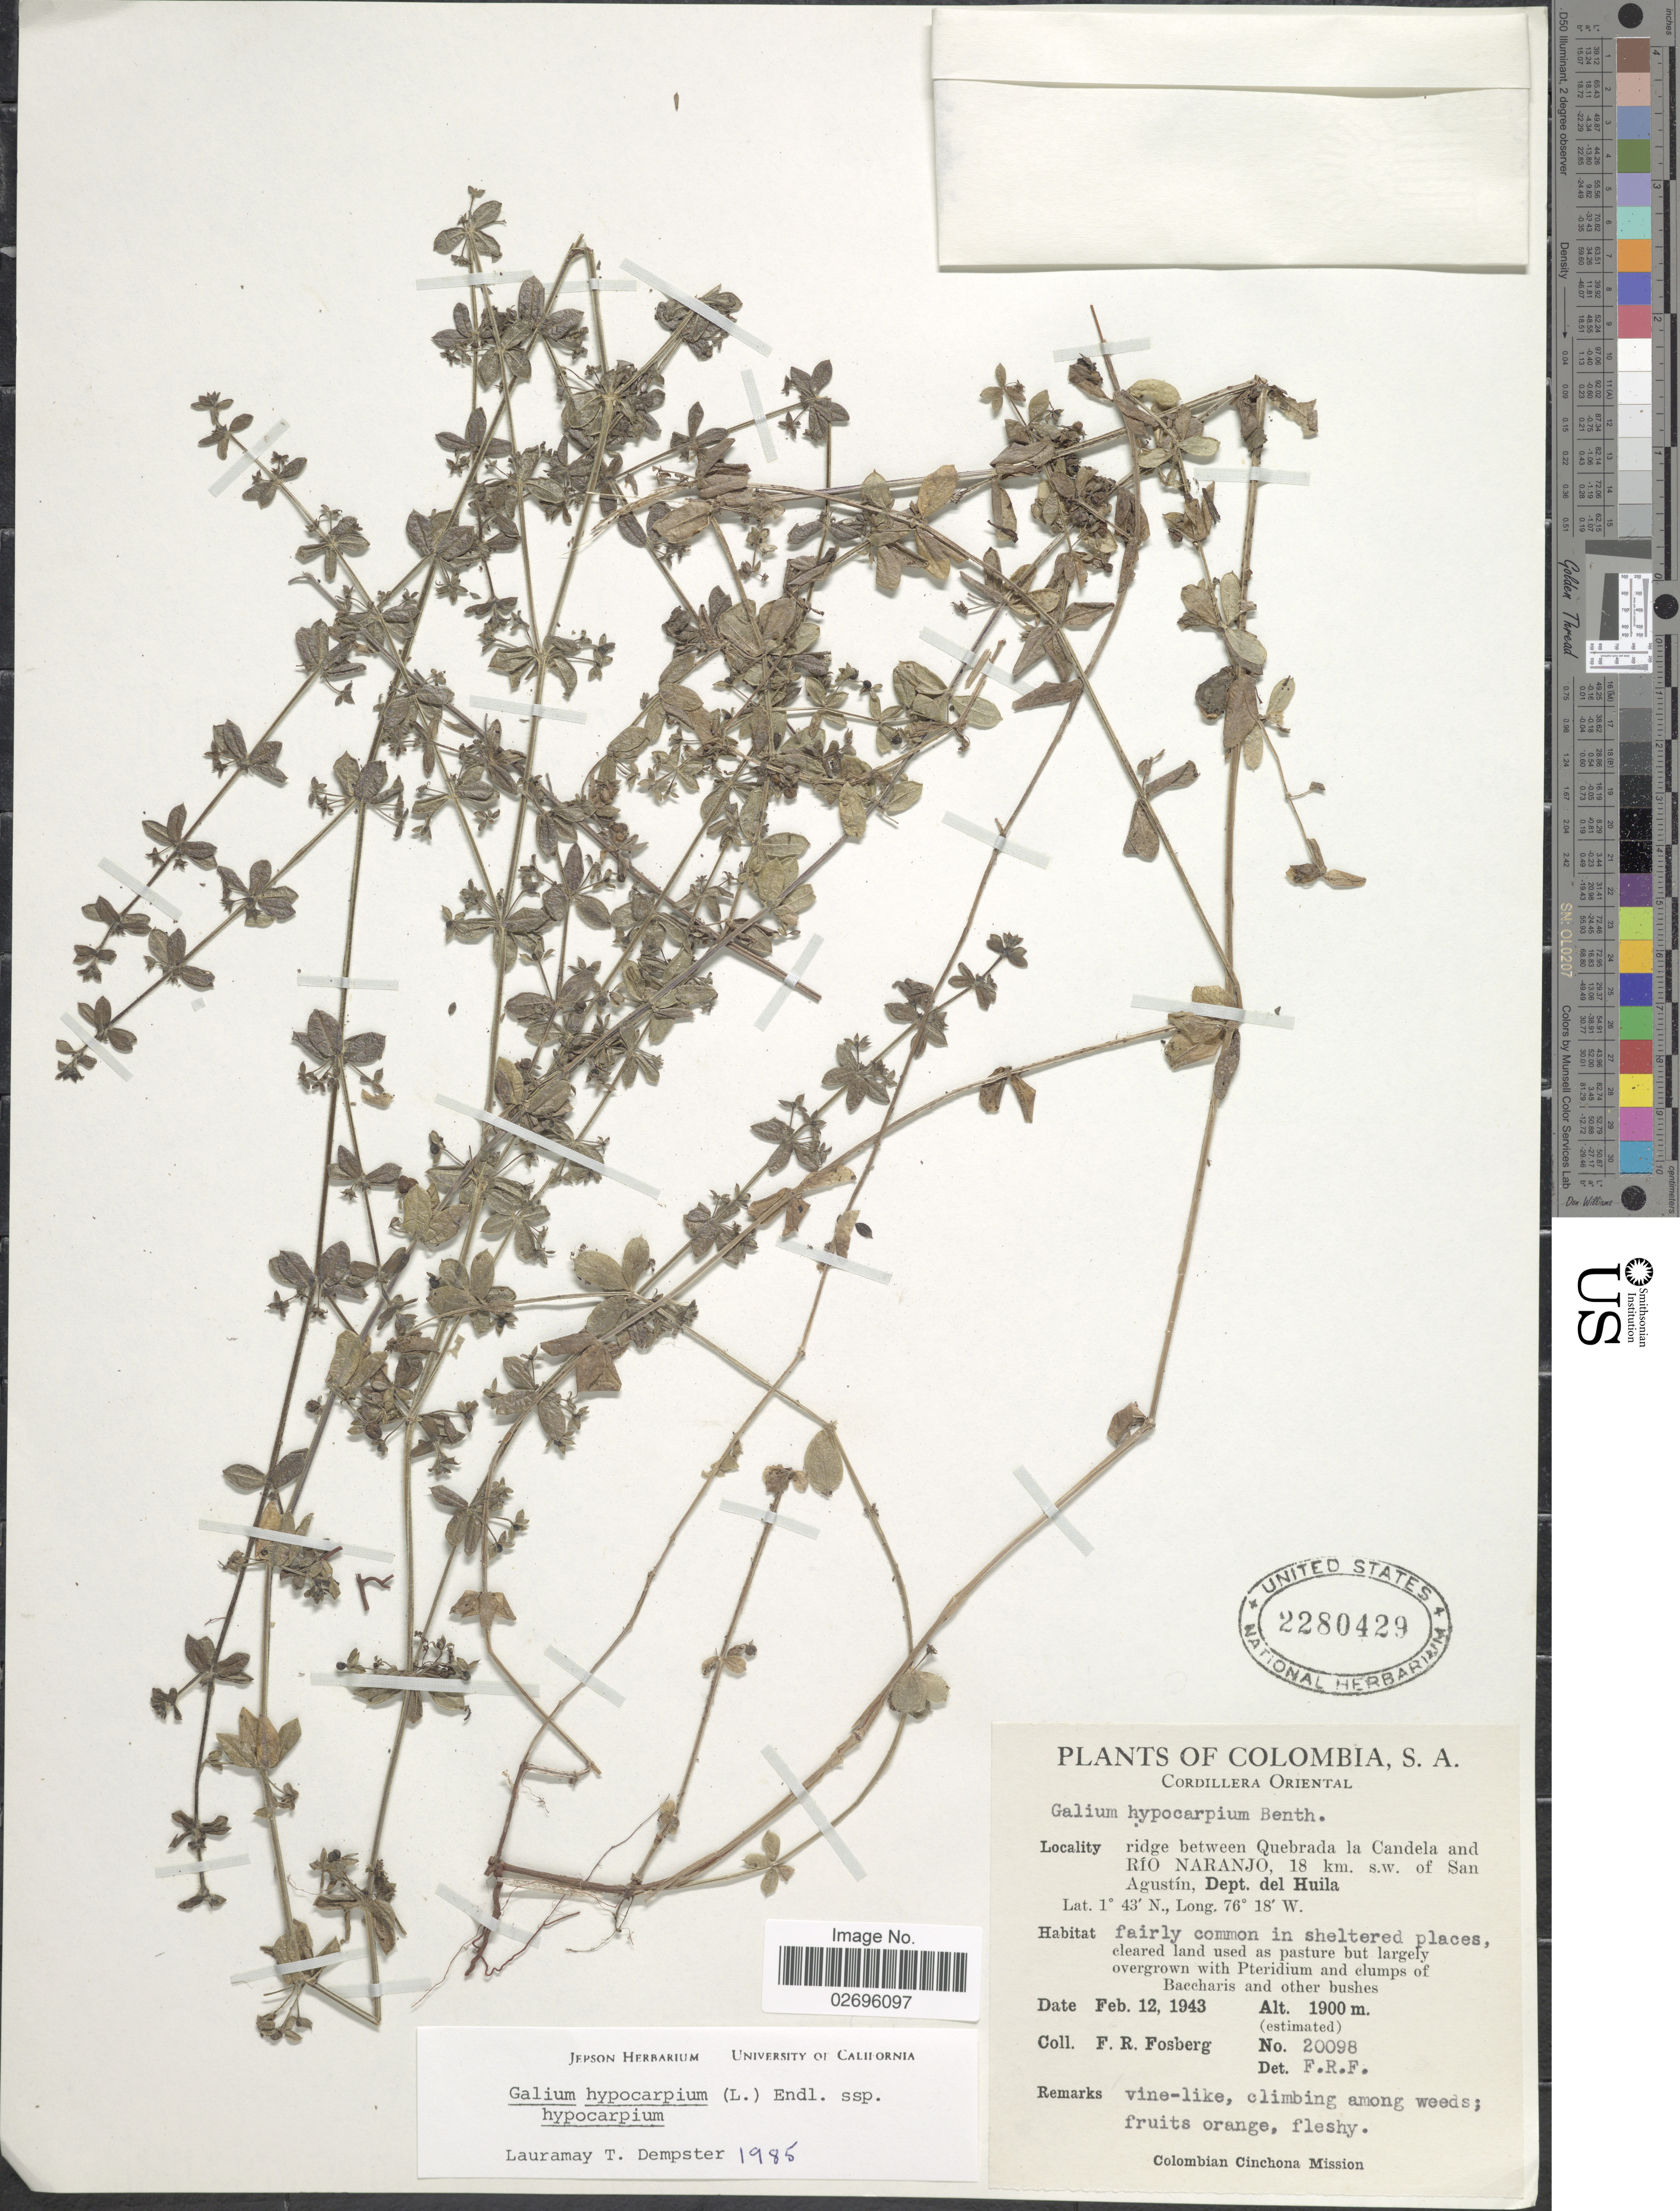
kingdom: Plantae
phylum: Tracheophyta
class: Magnoliopsida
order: Gentianales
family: Rubiaceae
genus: Galium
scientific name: Galium hypocarpium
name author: (L.) Endl. ex Griseb.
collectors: F. R. Fosberg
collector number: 20098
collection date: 1943-02-12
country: Colombia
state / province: Huila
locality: Cordillera Oriental. Ridge between Quebrada la Candela and Río Naranjo, 18 km. s.w. of San Agustín, Dept. del Huila.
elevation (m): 1900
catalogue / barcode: US 2280429